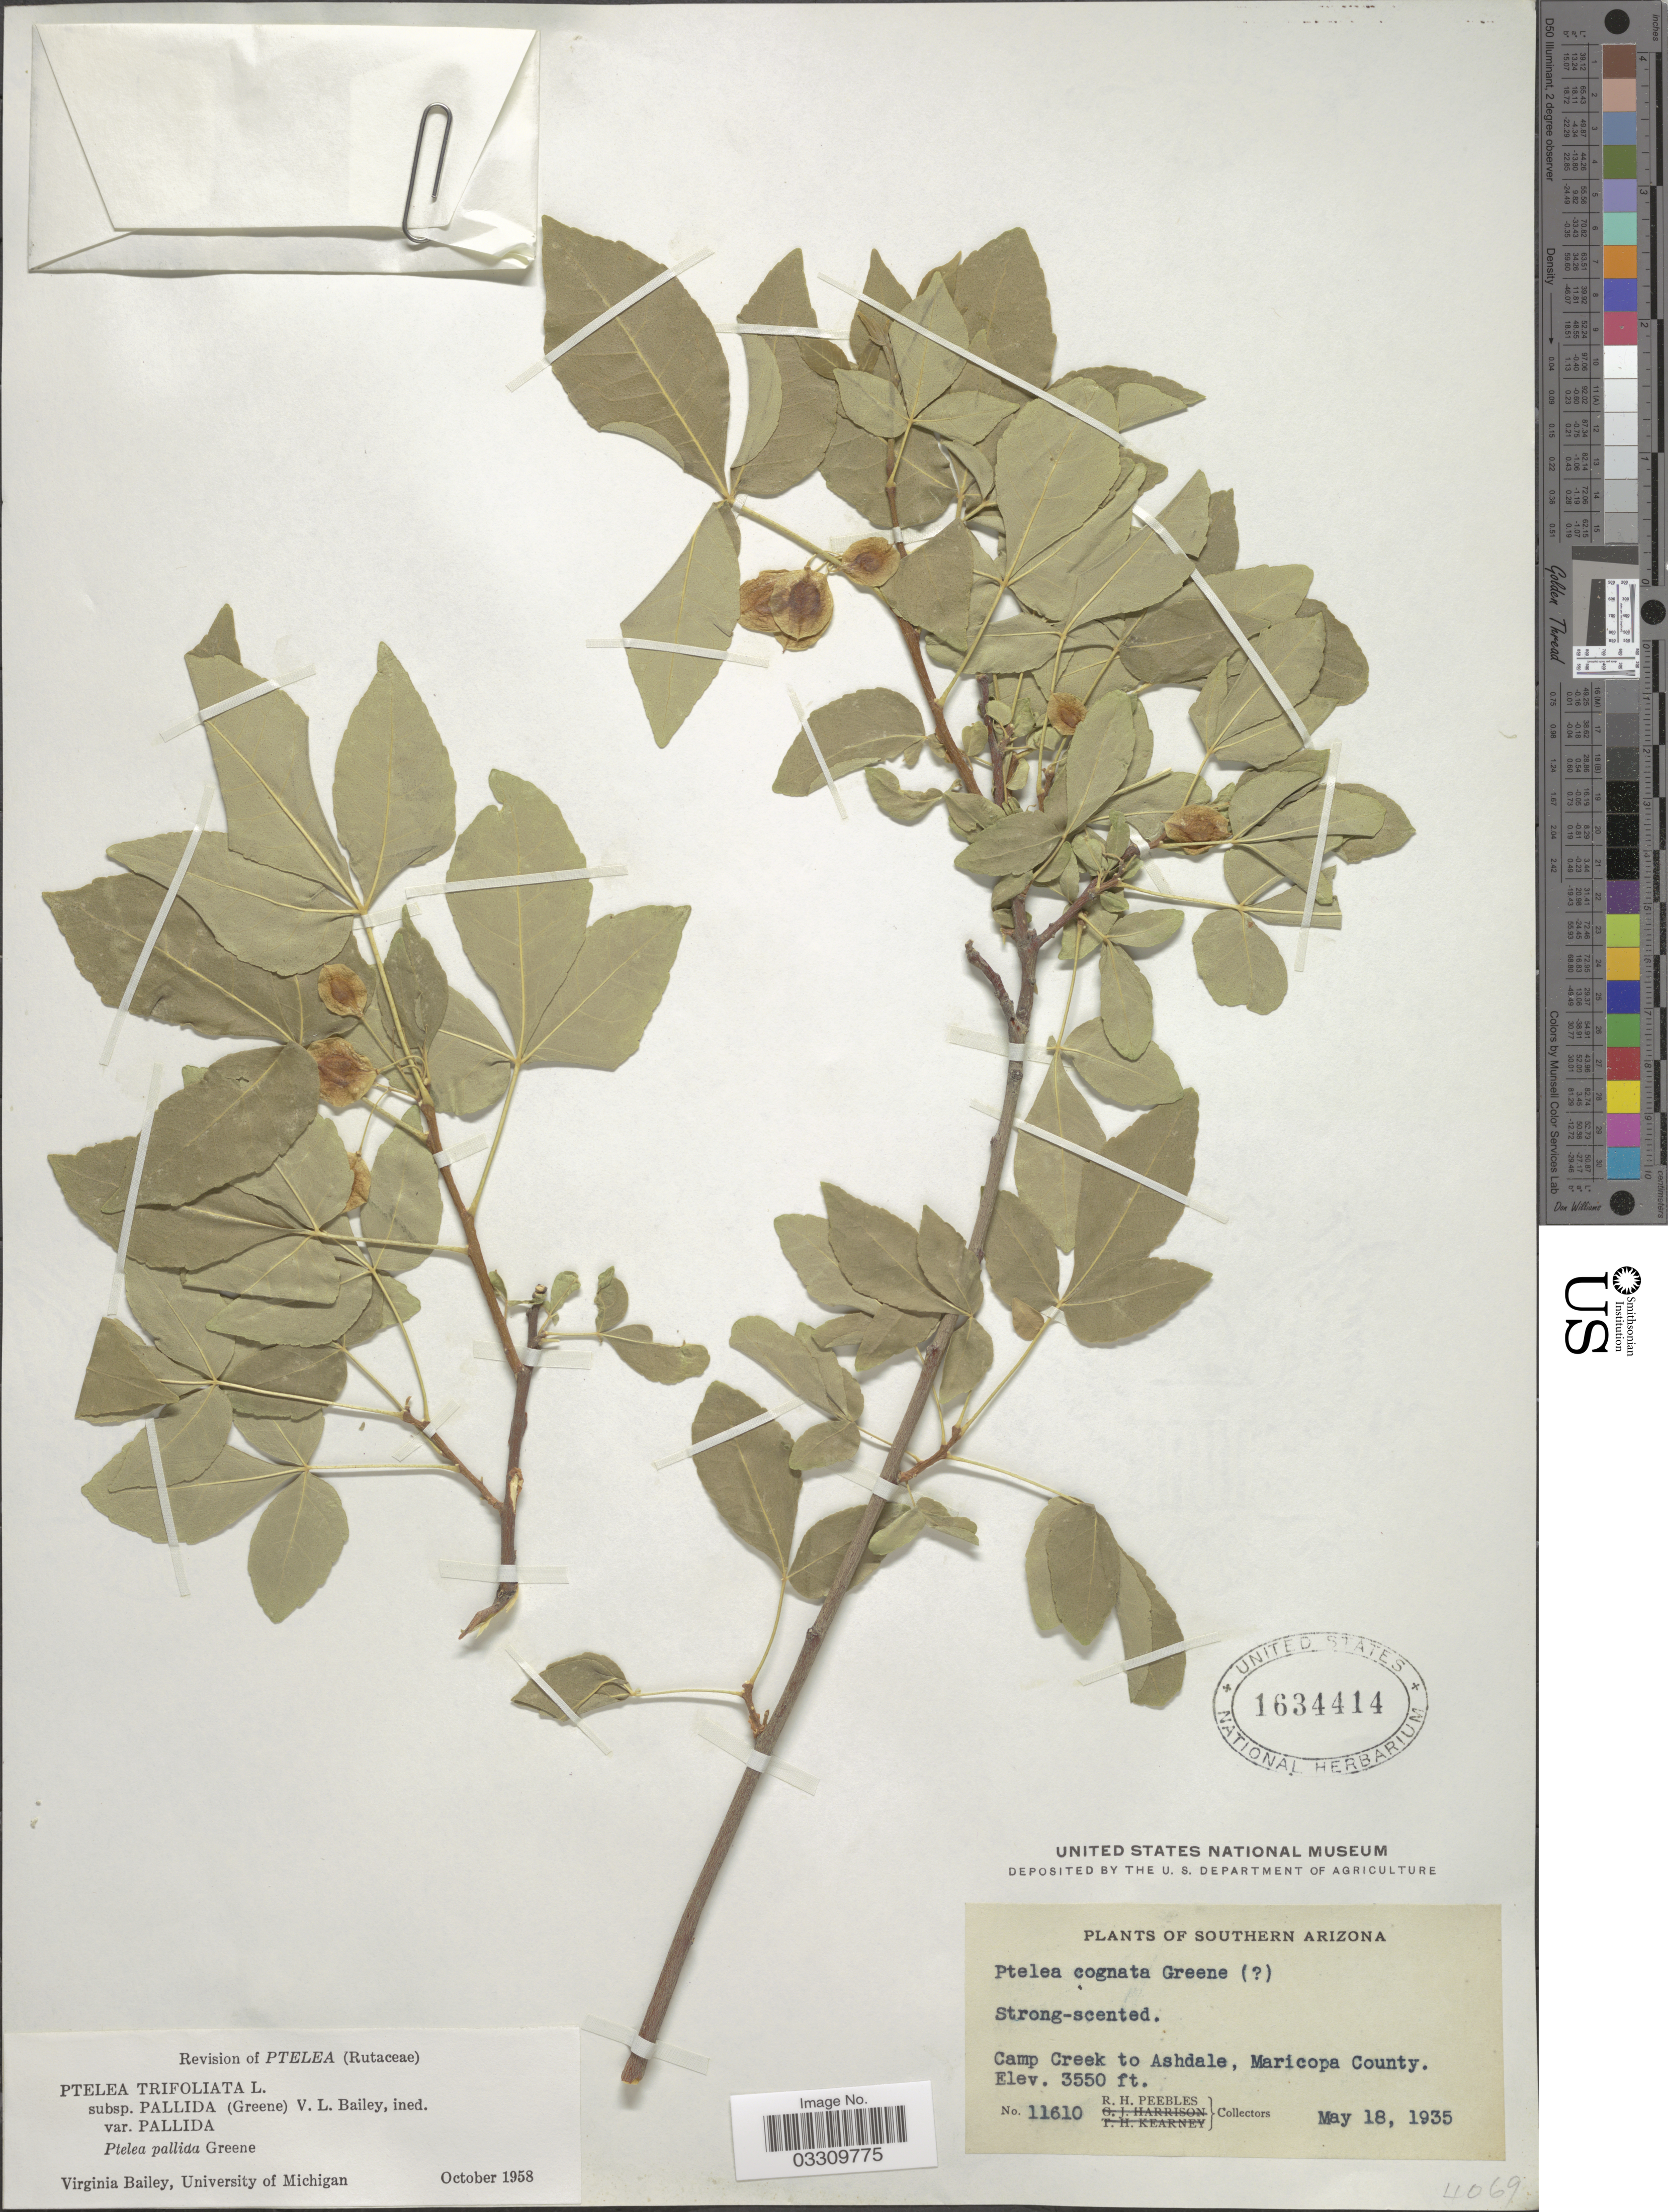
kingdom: Plantae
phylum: Tracheophyta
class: Magnoliopsida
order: Sapindales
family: Rutaceae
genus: Ptelea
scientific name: Ptelea trifoliata subsp. pallida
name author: (Greene) V. L. Bailey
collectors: R. H. Peebles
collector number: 11610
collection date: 1935-05-18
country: United States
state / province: Arizona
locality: Southern Arizona. Camp Creek to Ashdale, Maricopa County.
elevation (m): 1082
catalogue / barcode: US 1634414